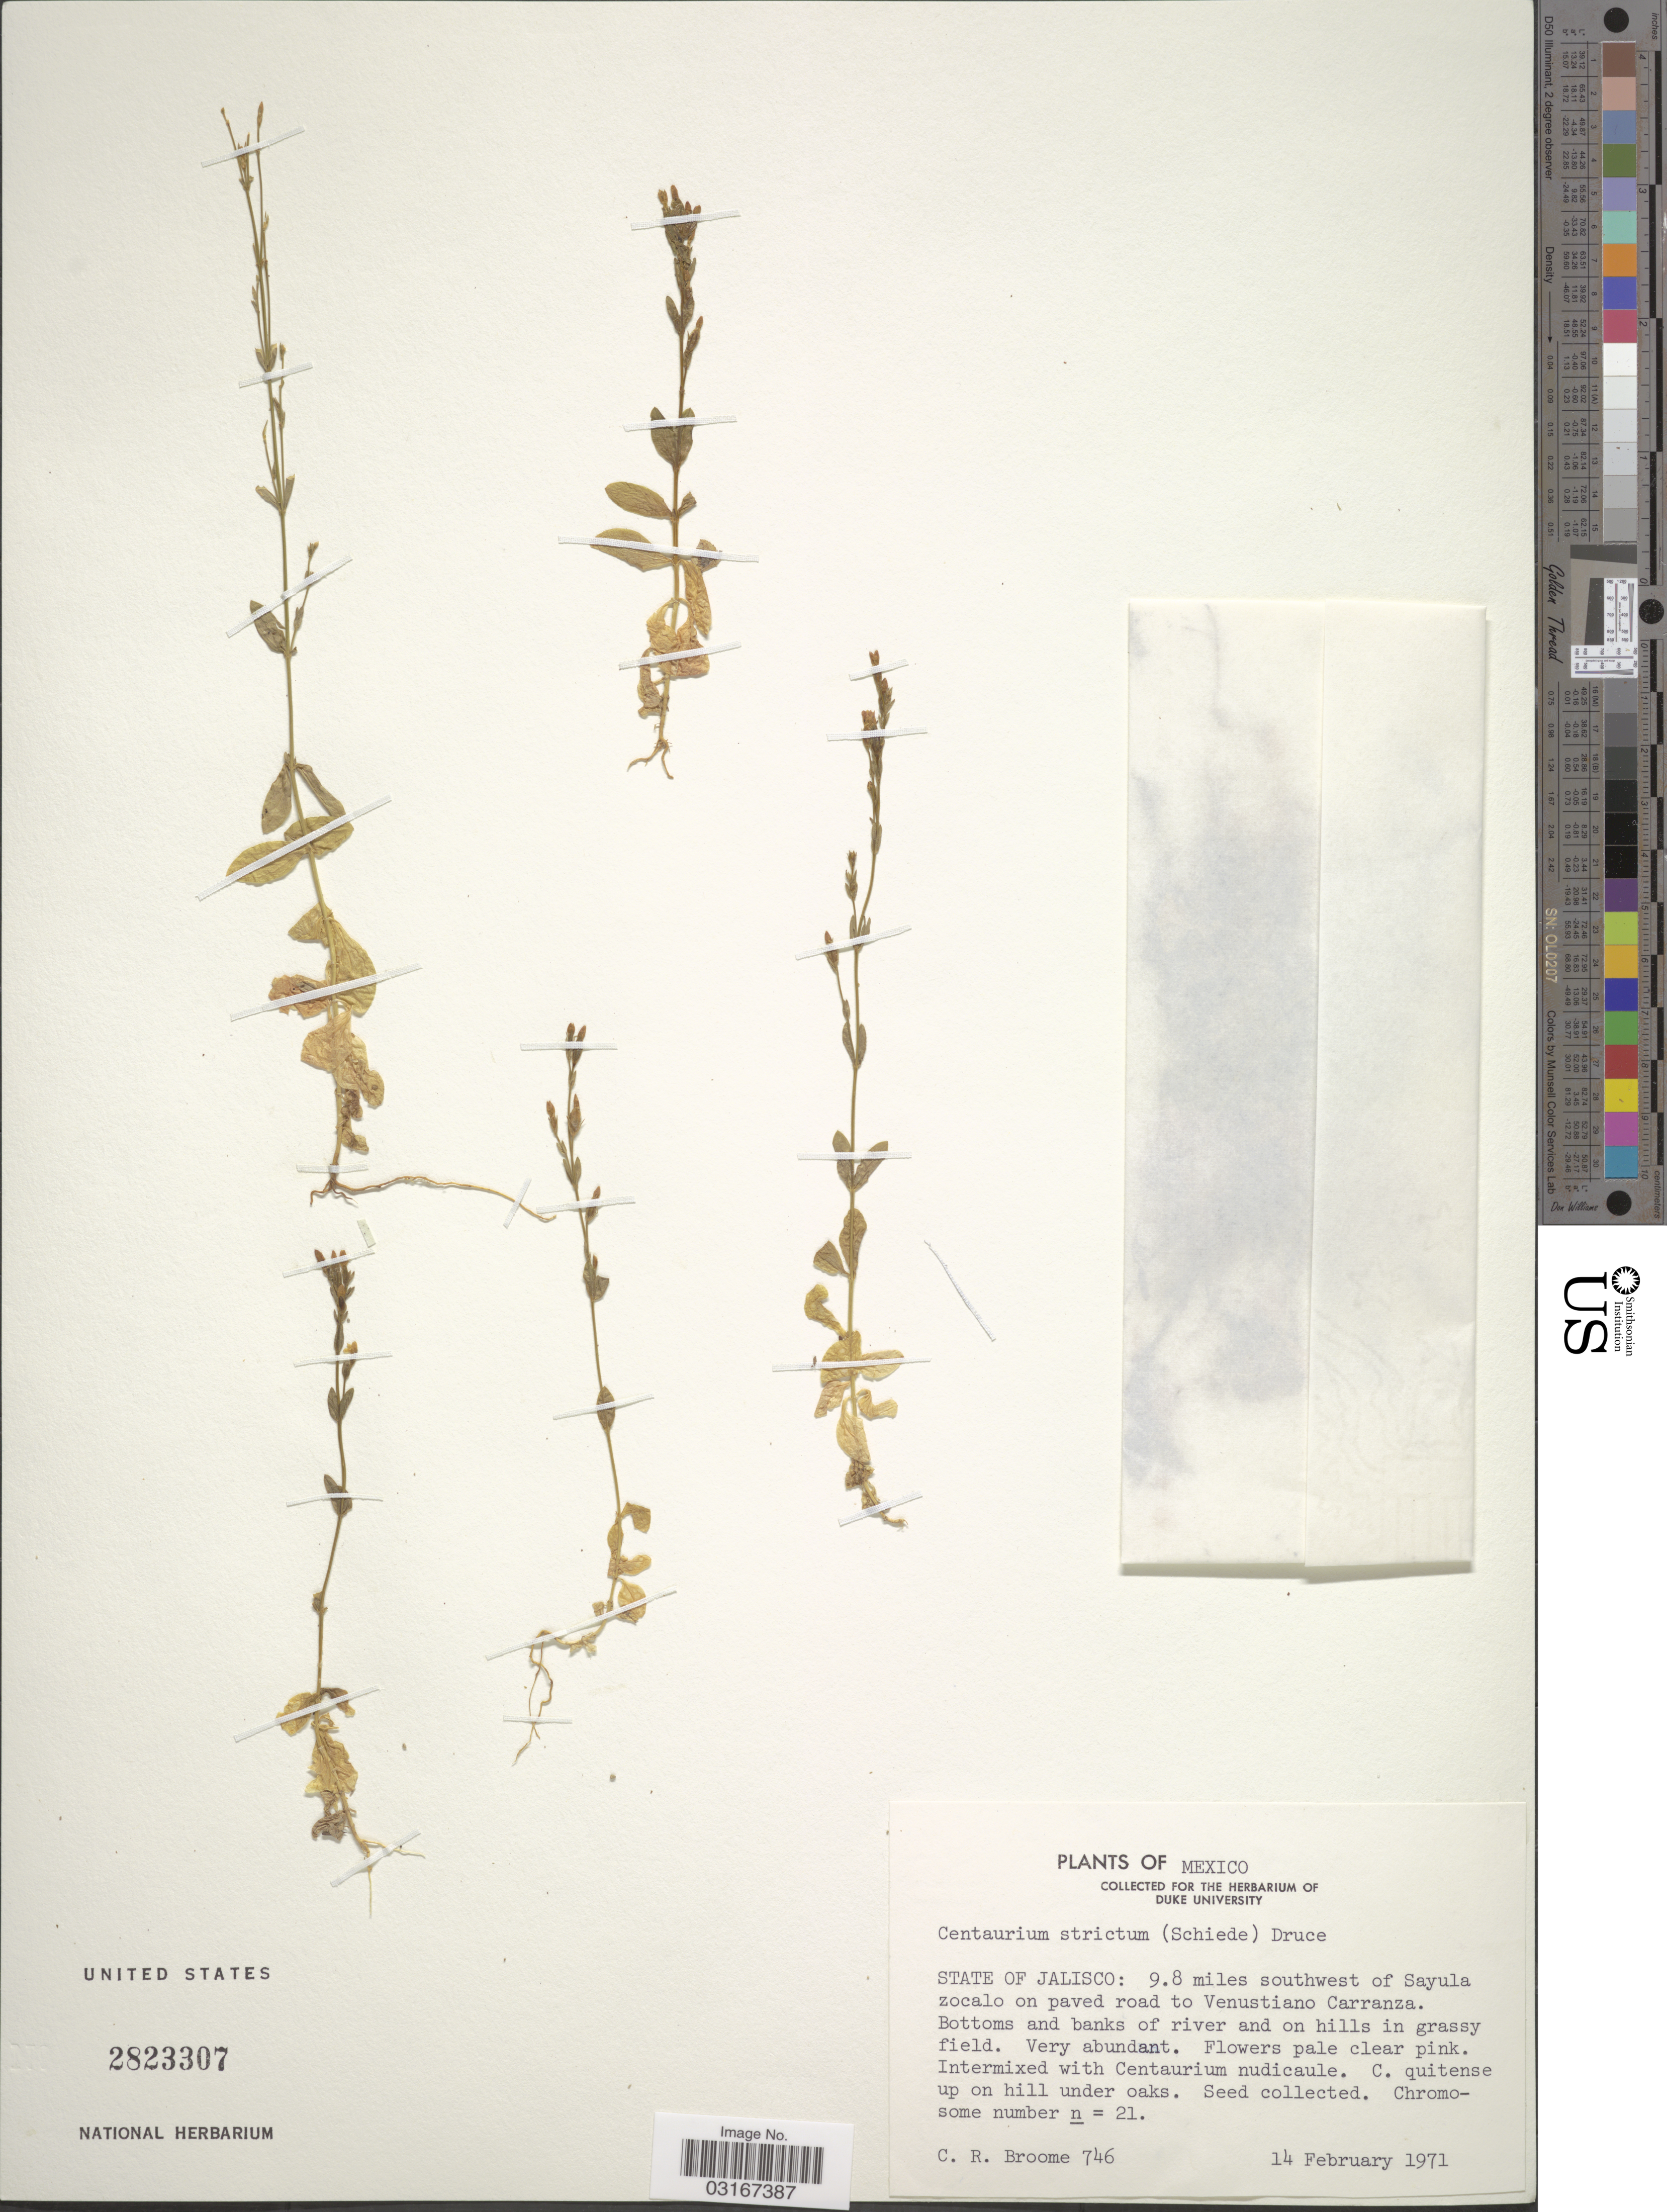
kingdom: Plantae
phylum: Tracheophyta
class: Magnoliopsida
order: Gentianales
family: Gentianaceae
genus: Centaurium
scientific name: Centaurium strictum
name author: (Schiede) Druce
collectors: C. R. Broome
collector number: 746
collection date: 1971-02-14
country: Mexico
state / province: Jalisco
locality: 9.8 miles southwest of Sayula zocalo on paved road to Venustiano Carranza.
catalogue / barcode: US 2823307